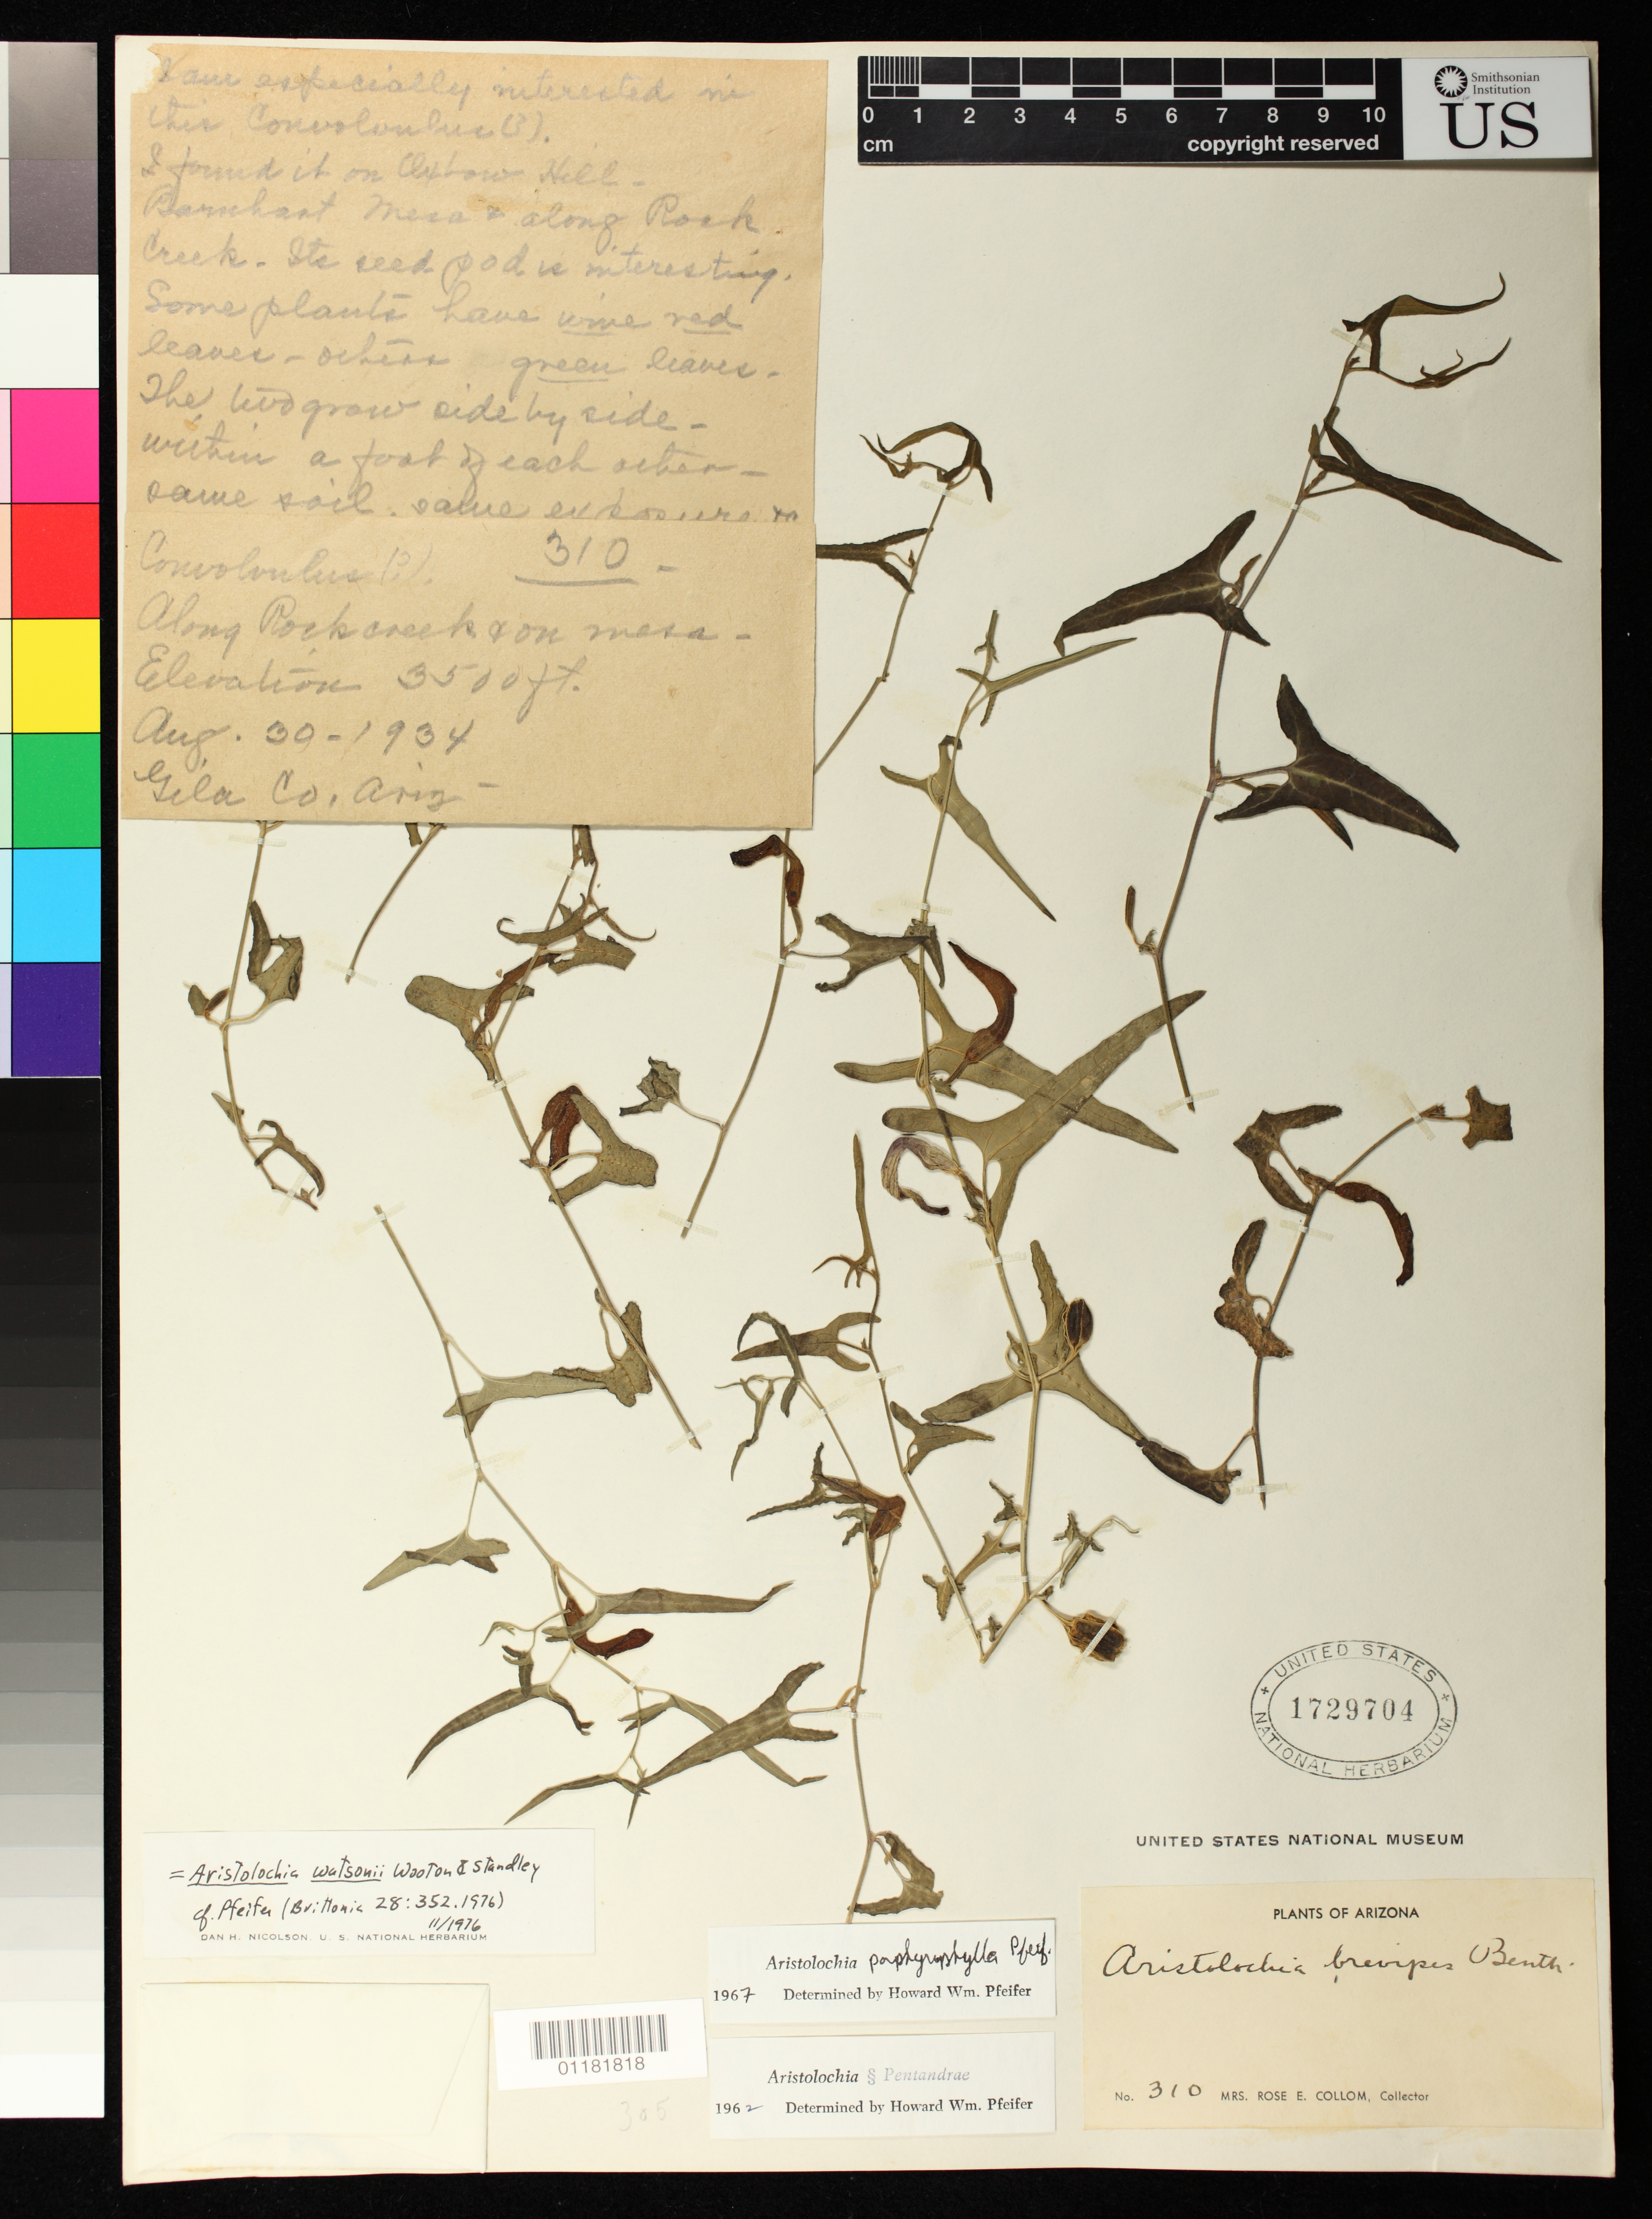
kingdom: Plantae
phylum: Tracheophyta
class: Magnoliopsida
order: Piperales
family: Aristolochiaceae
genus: Aristolochia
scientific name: Aristolochia watsonii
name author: Wooton & Standl.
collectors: R. E. Collom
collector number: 310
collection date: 1934-08-30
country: United States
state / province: Arizona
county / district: Gila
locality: Along Rock Creek and on Barnhart mesa. Oxbow Hill. Gila County.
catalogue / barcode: US 1729704